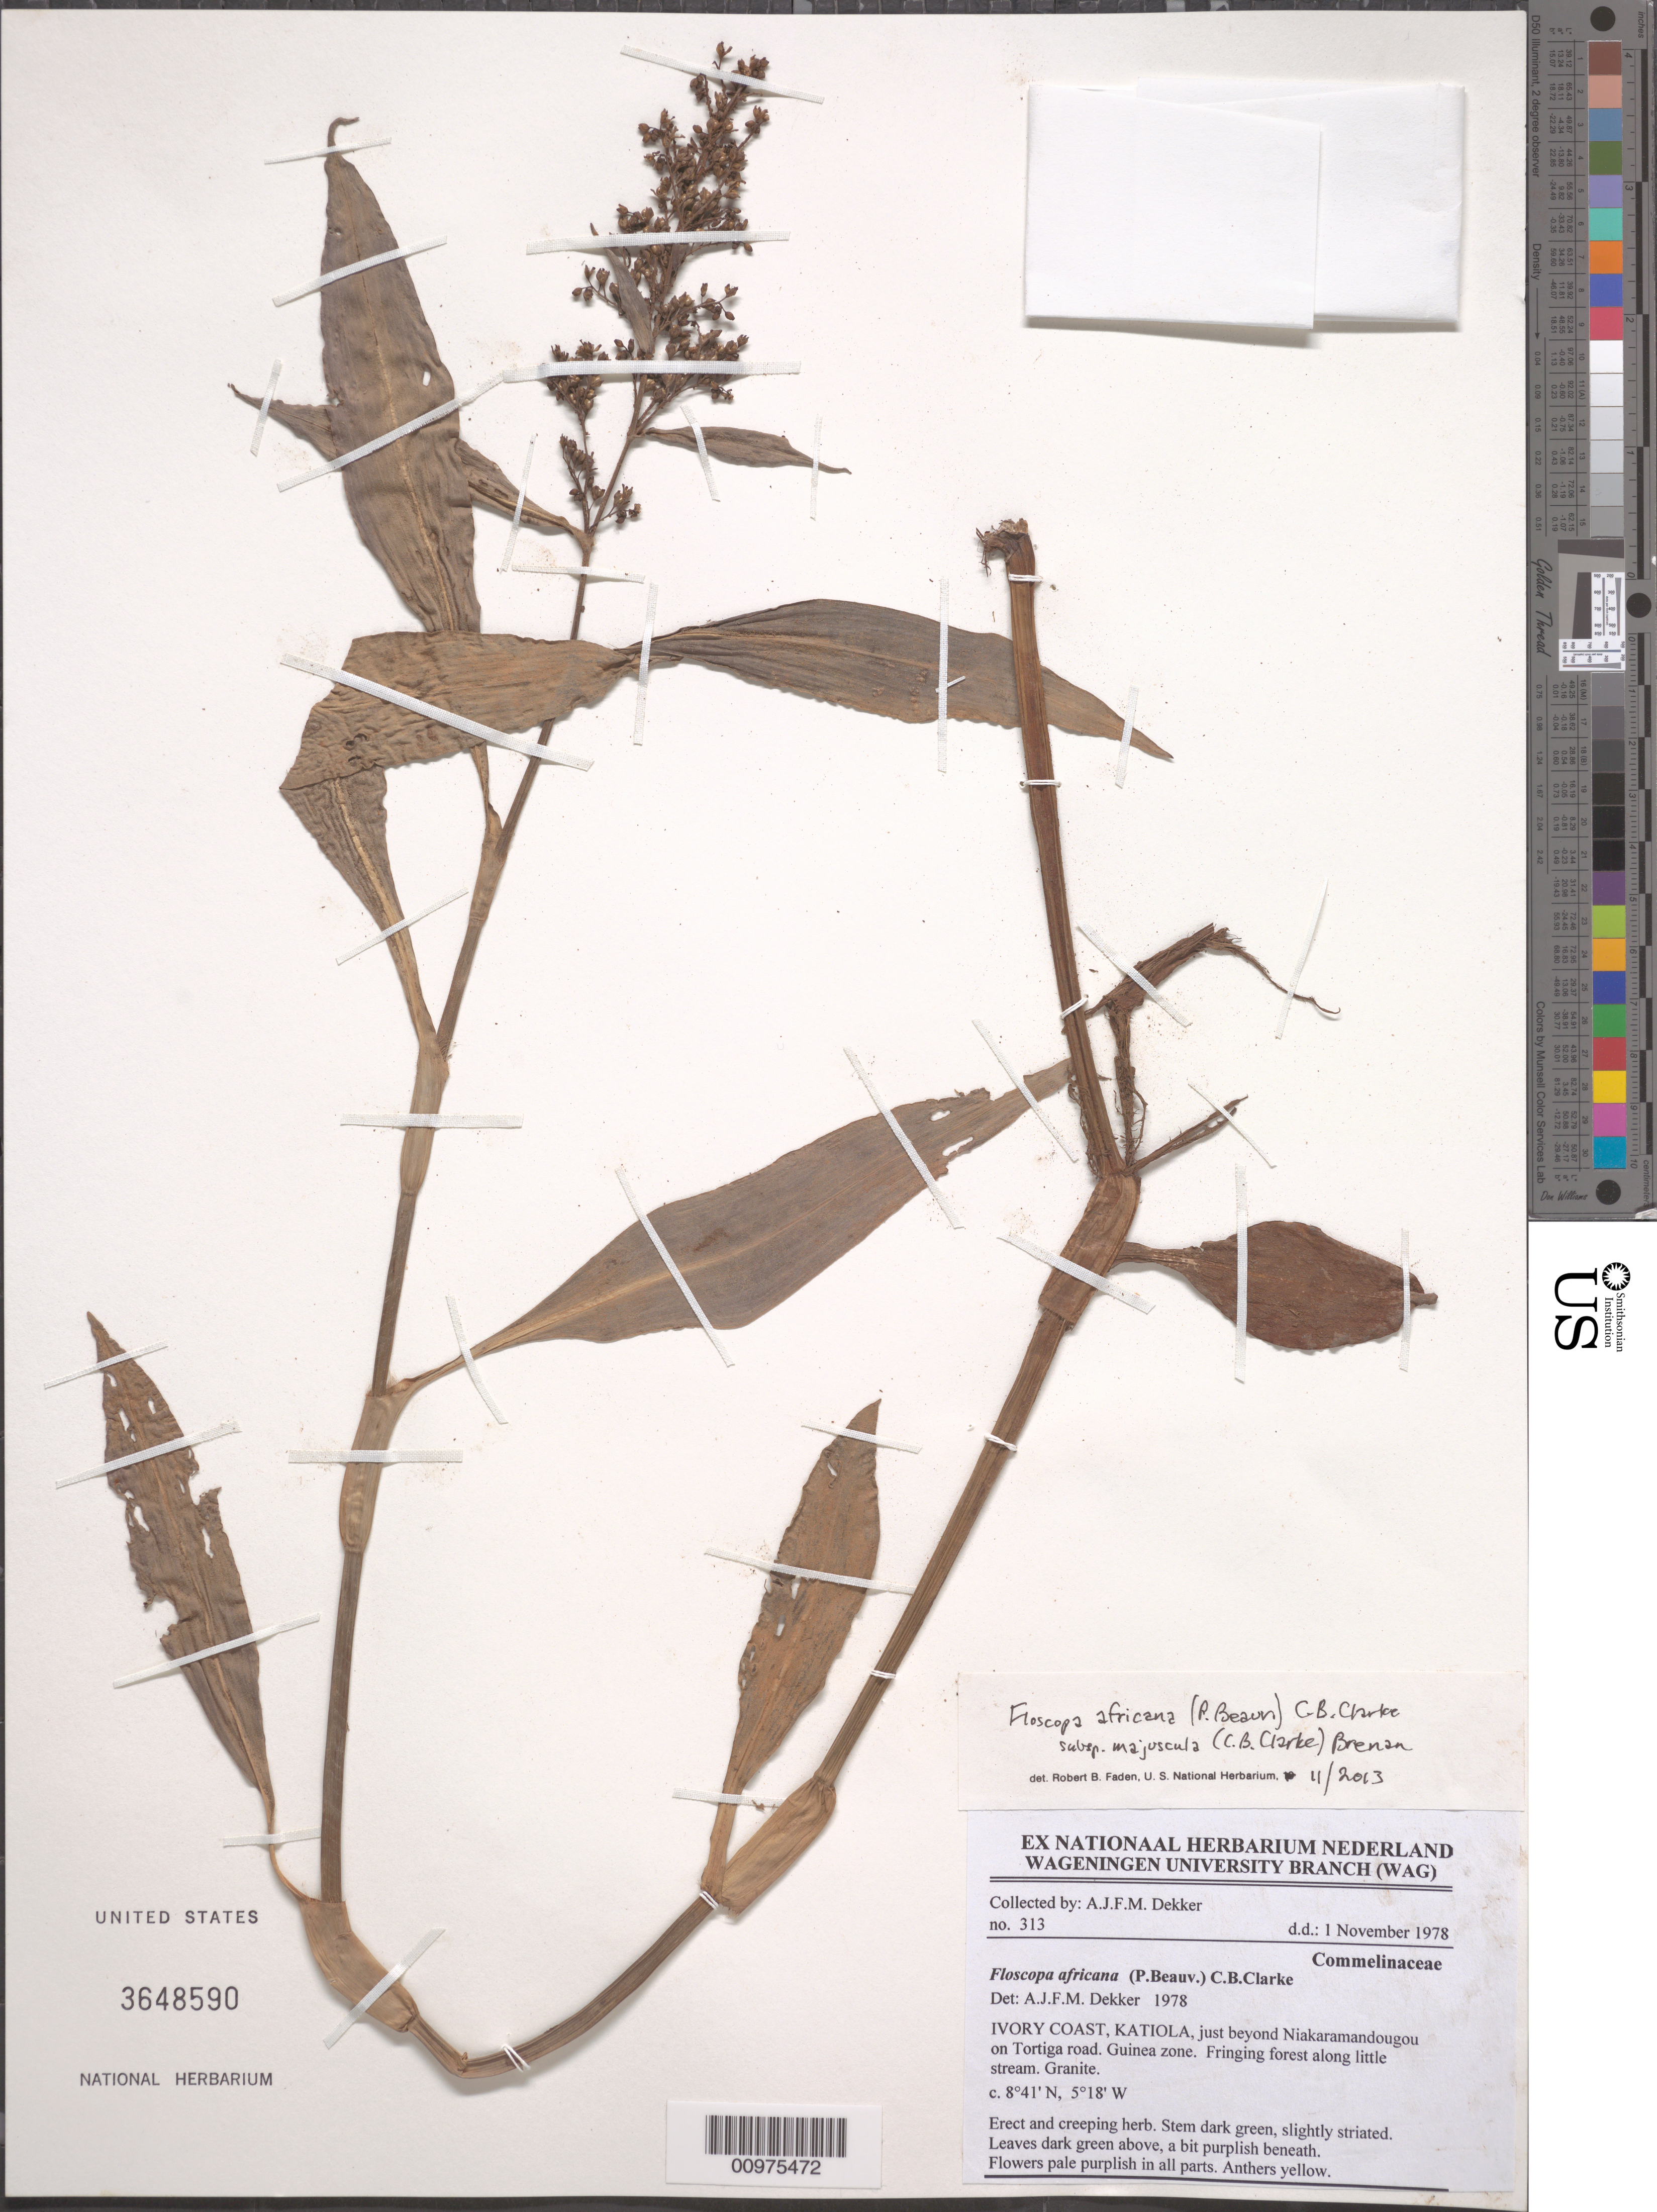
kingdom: Plantae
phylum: Tracheophyta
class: Liliopsida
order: Commelinales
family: Commelinaceae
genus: Floscopa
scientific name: Floscopa africana subsp. majuscula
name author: (C.B. Clarke) Brenan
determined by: Faden, Robert B., (US), Smithsonian Institution - National Museum of Natural History (UNITED STATES)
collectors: A. Dekker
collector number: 313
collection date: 1978-11-01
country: Ivory Coast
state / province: Vallée du Bandama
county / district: Hambol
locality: just beyond Naikaramandougou on Tortiga road. Guinea zone.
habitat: Fringing forest along little stream. Granite.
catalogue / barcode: US 3648590